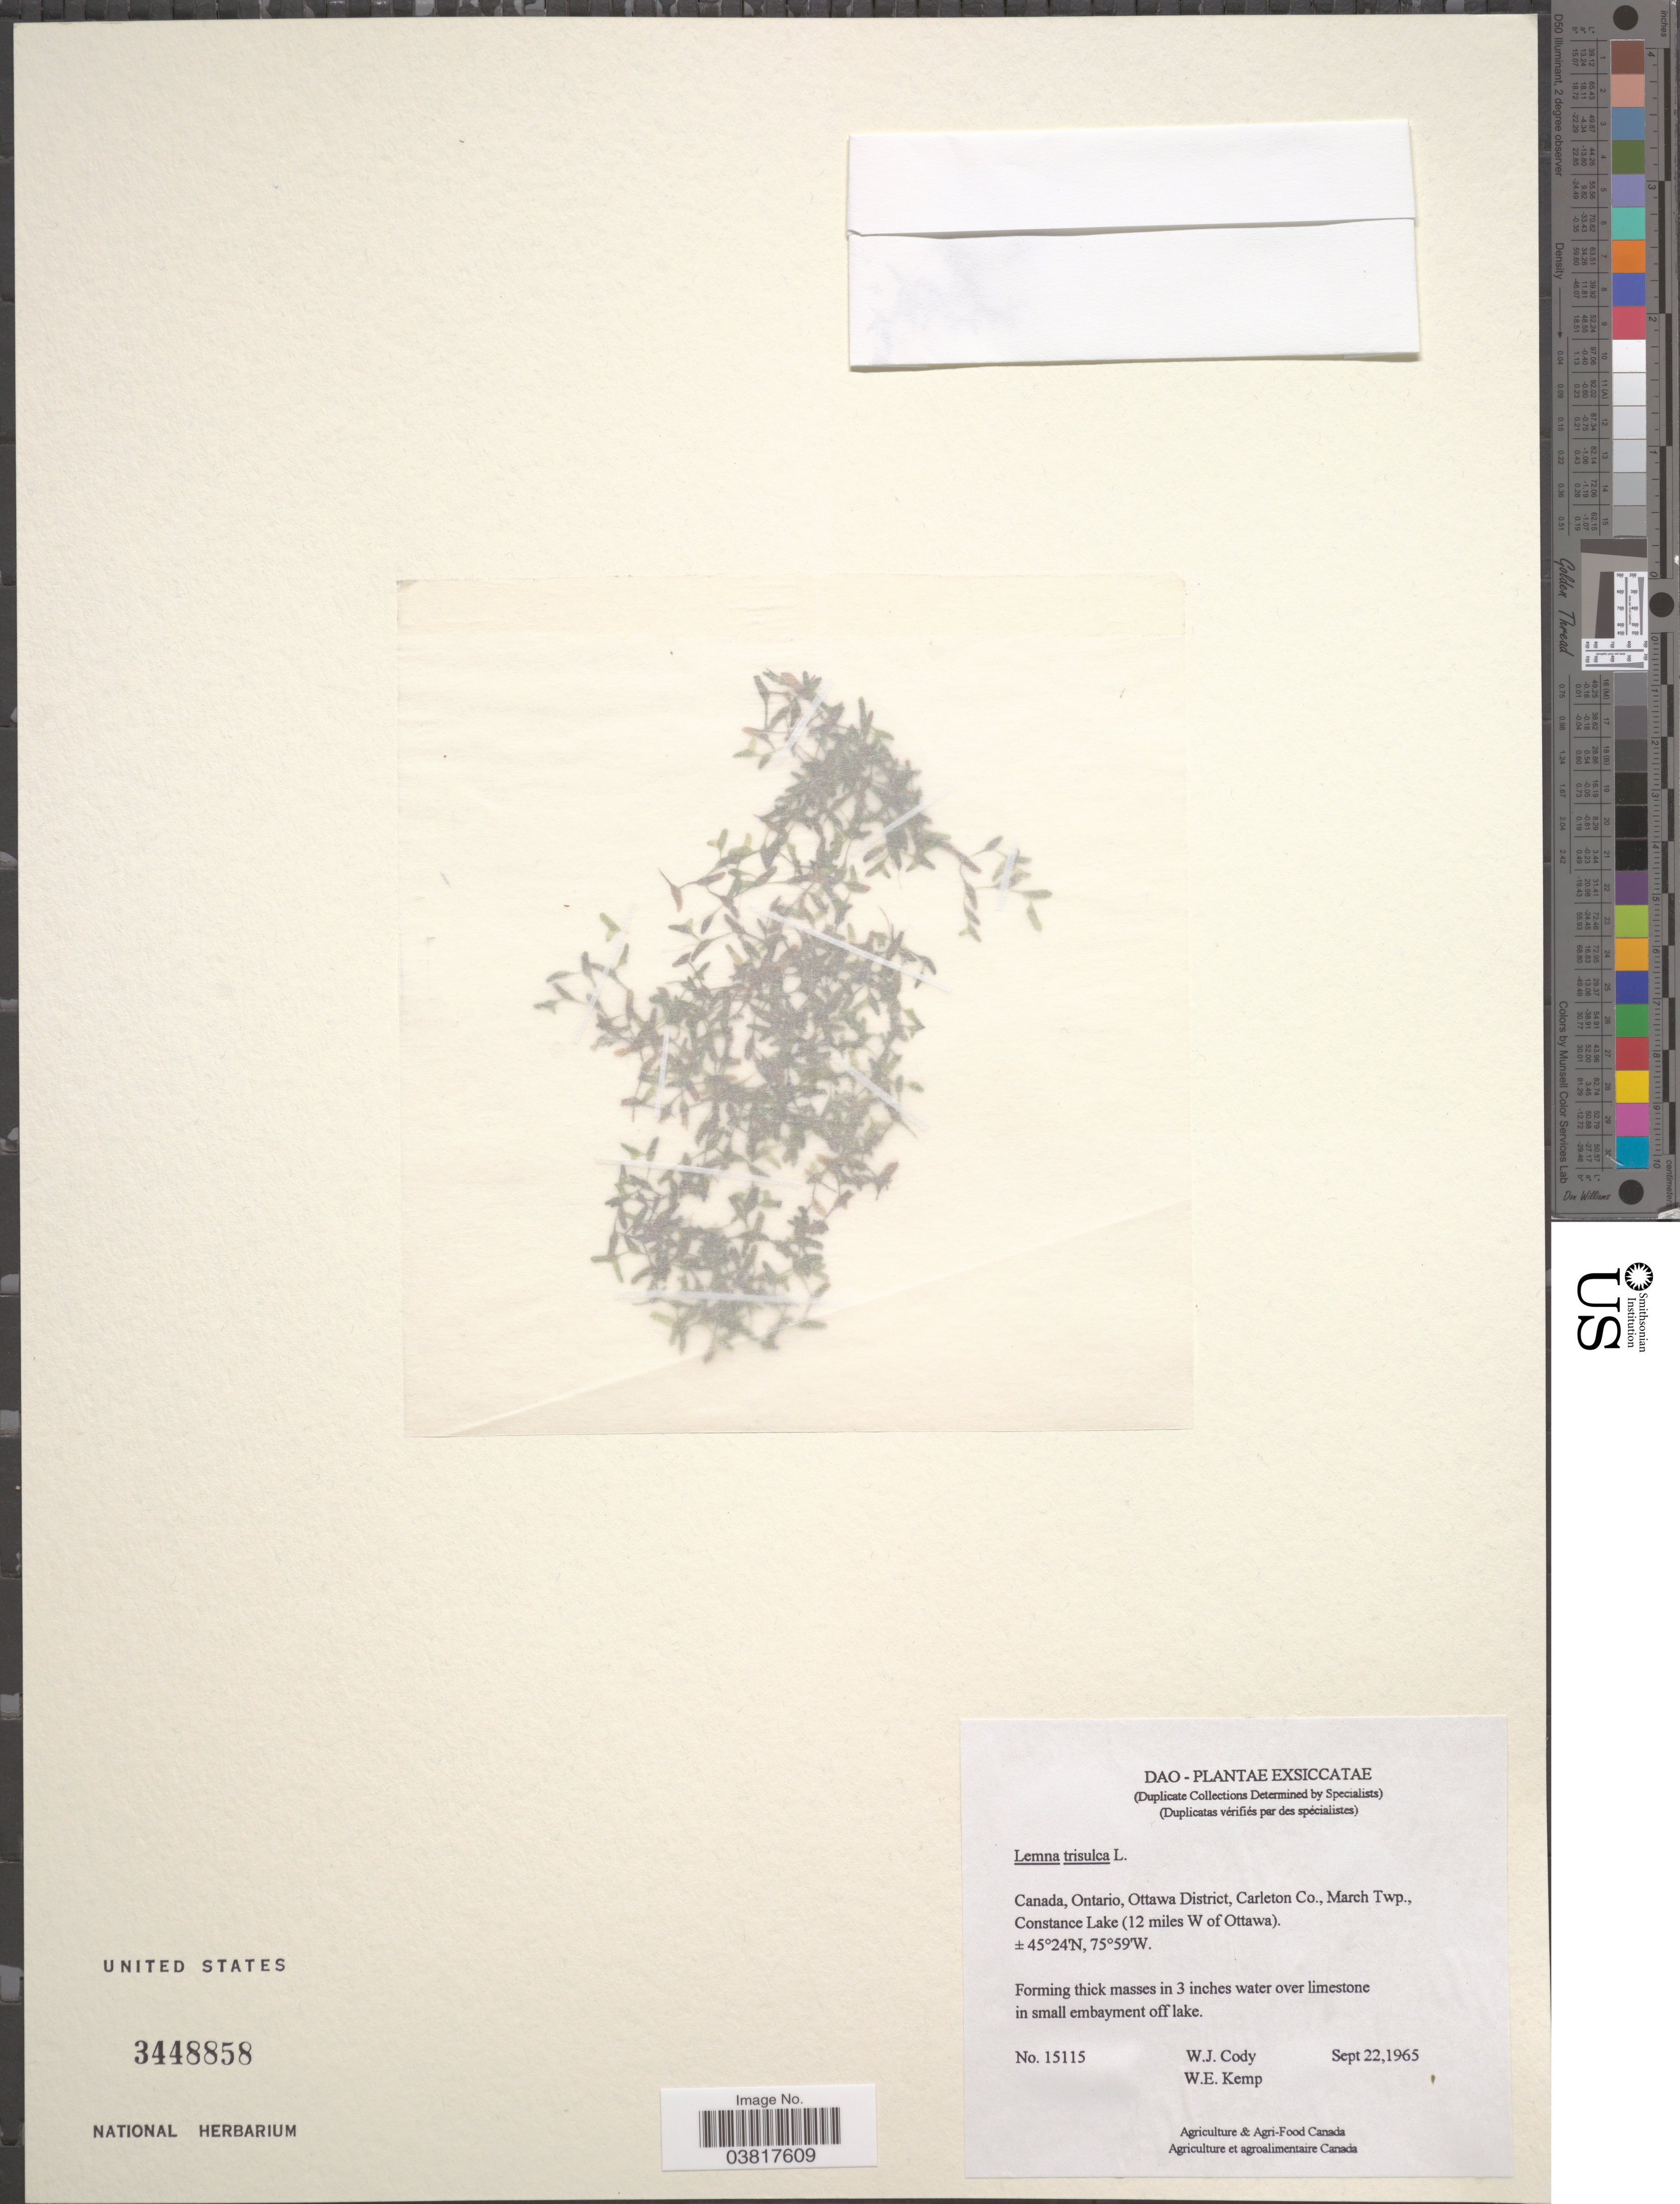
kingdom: Plantae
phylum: Tracheophyta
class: Liliopsida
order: Alismatales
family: Araceae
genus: Lemna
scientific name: Lemna trisulca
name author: L.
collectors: W. Cody & W. Kemp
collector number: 15115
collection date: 1965-09-22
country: Canada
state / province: Ontario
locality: Ottawa District, Carleton Co., March Twp., Constance Lake (12 miles W of Ottawa).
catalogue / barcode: US 3448858